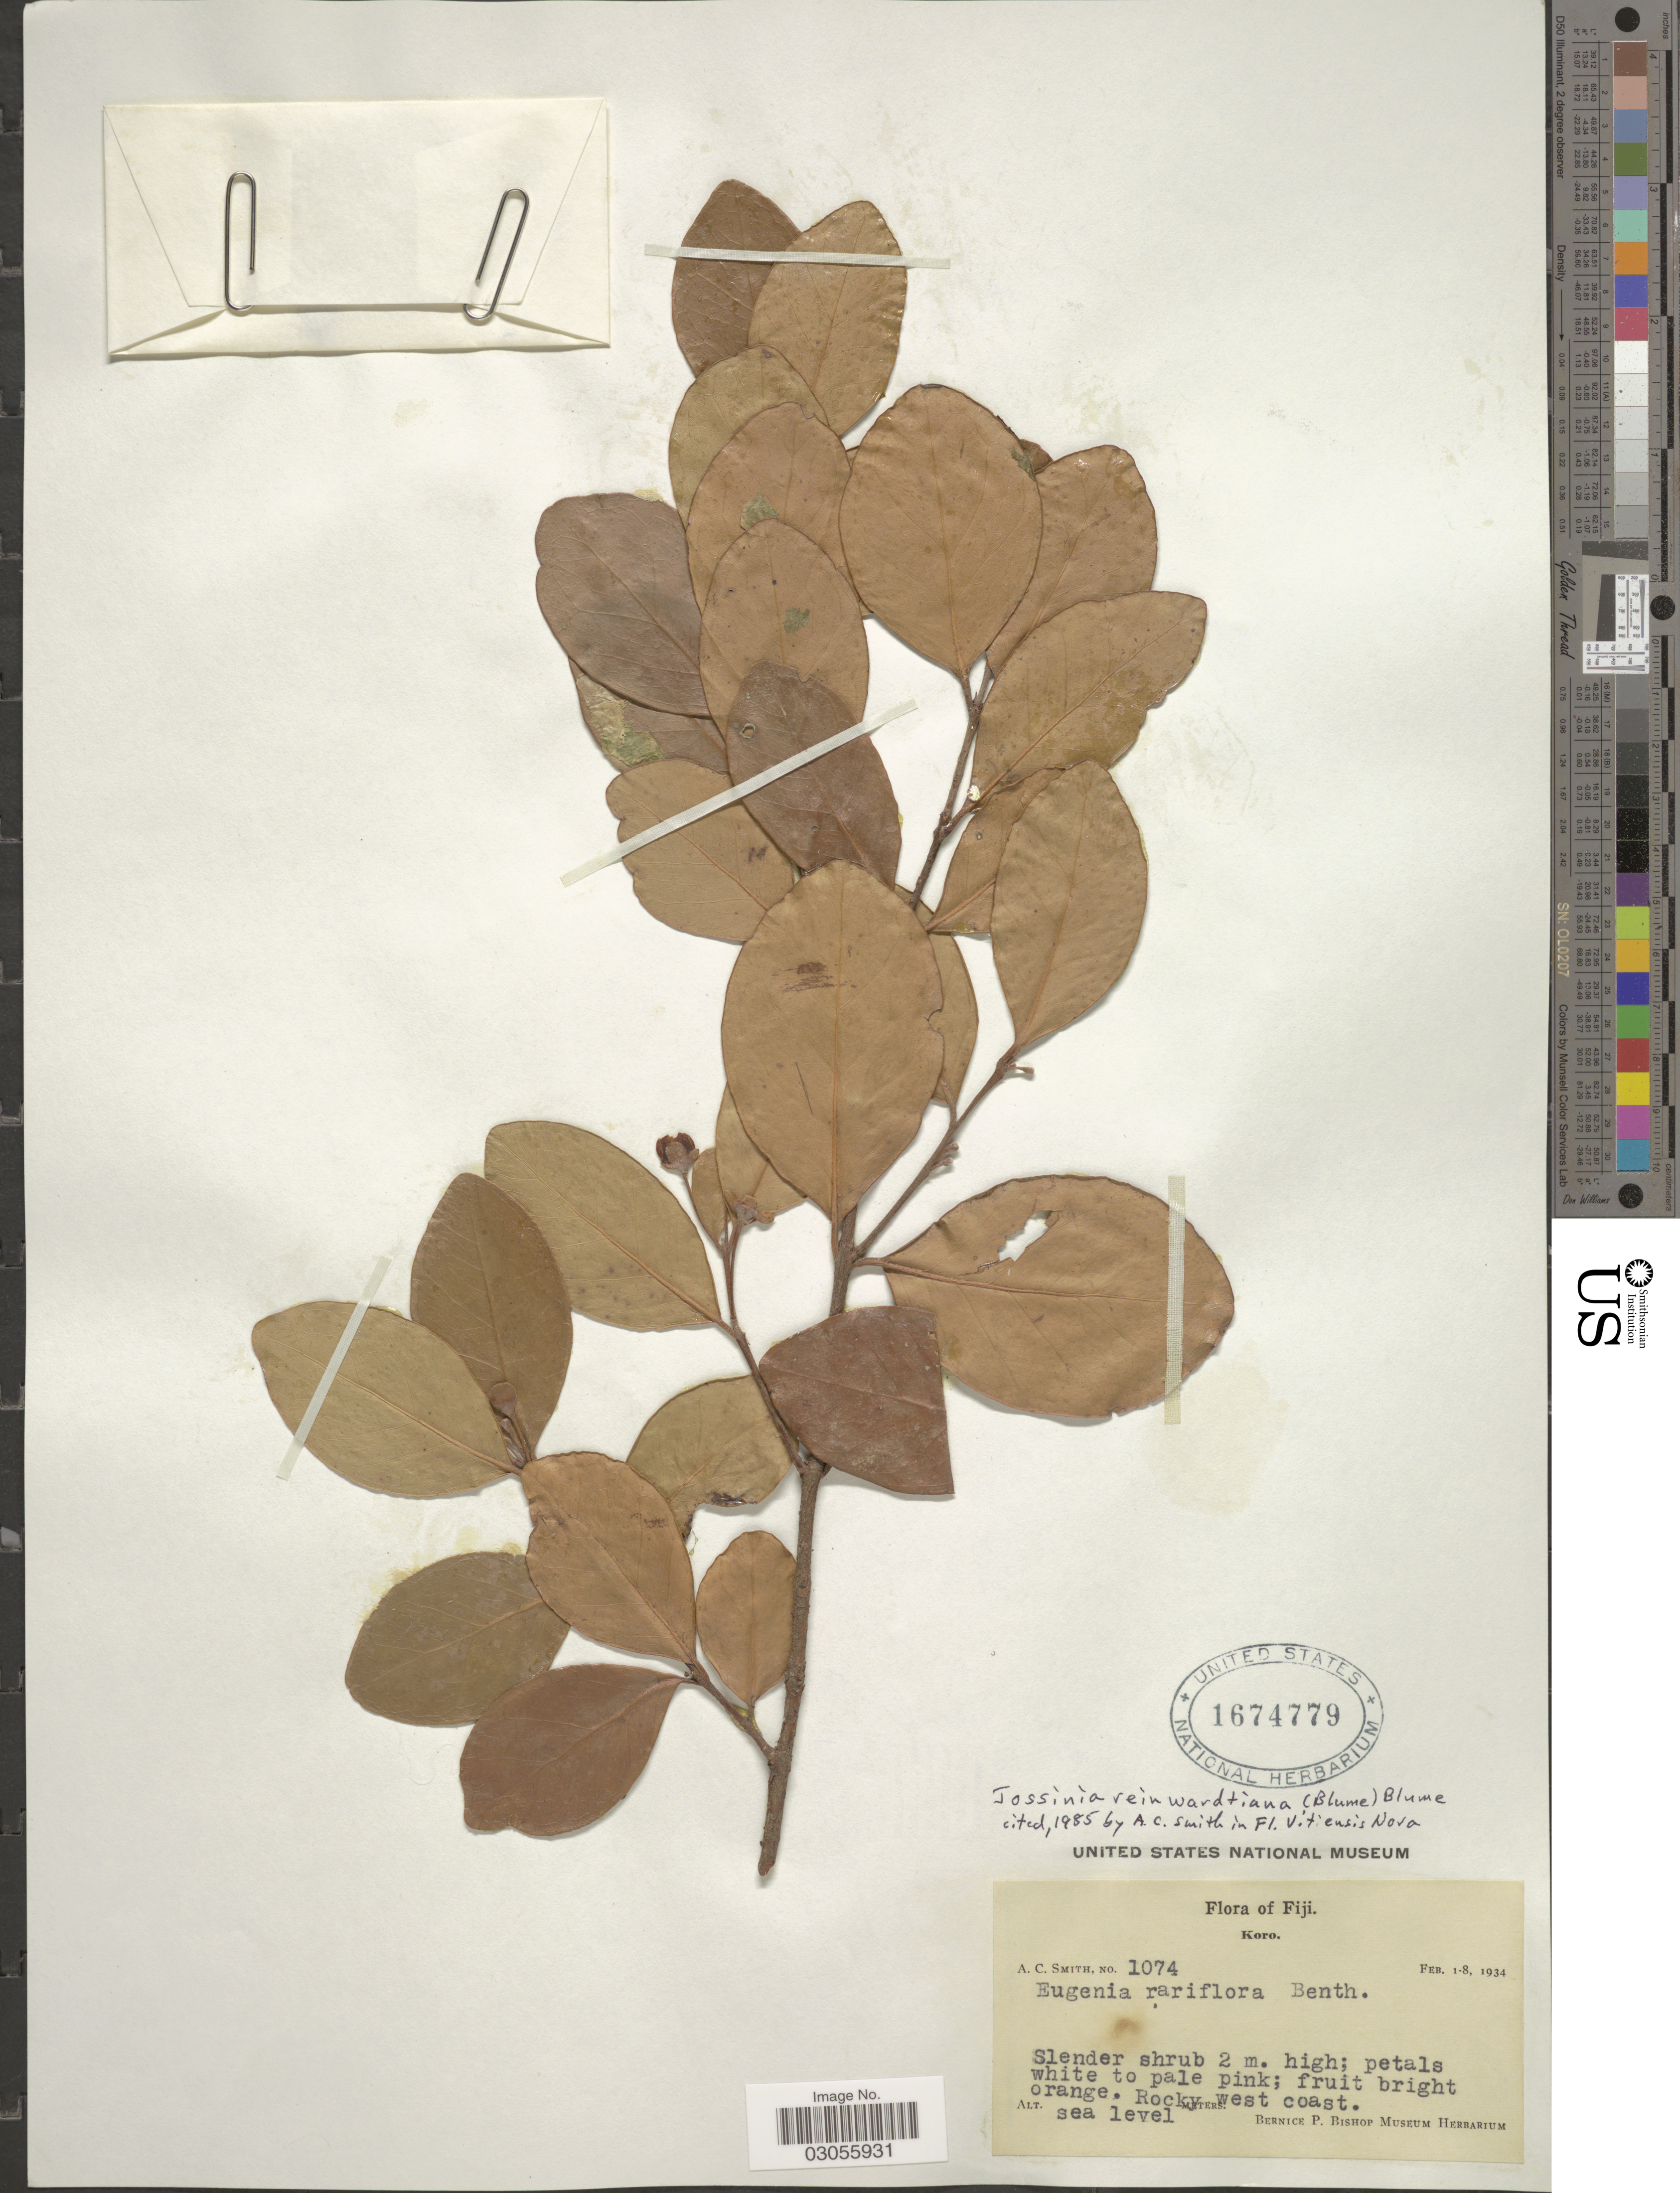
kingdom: Plantae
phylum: Tracheophyta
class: Magnoliopsida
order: Myrtales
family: Myrtaceae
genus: Eugenia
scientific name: Eugenia reinwardtiana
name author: (Blume) DC.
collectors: A. C. Smith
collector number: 1074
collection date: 1934-02-01/1934-02-08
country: Fiji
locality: Koro. Rocky west coast.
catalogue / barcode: US 1674779